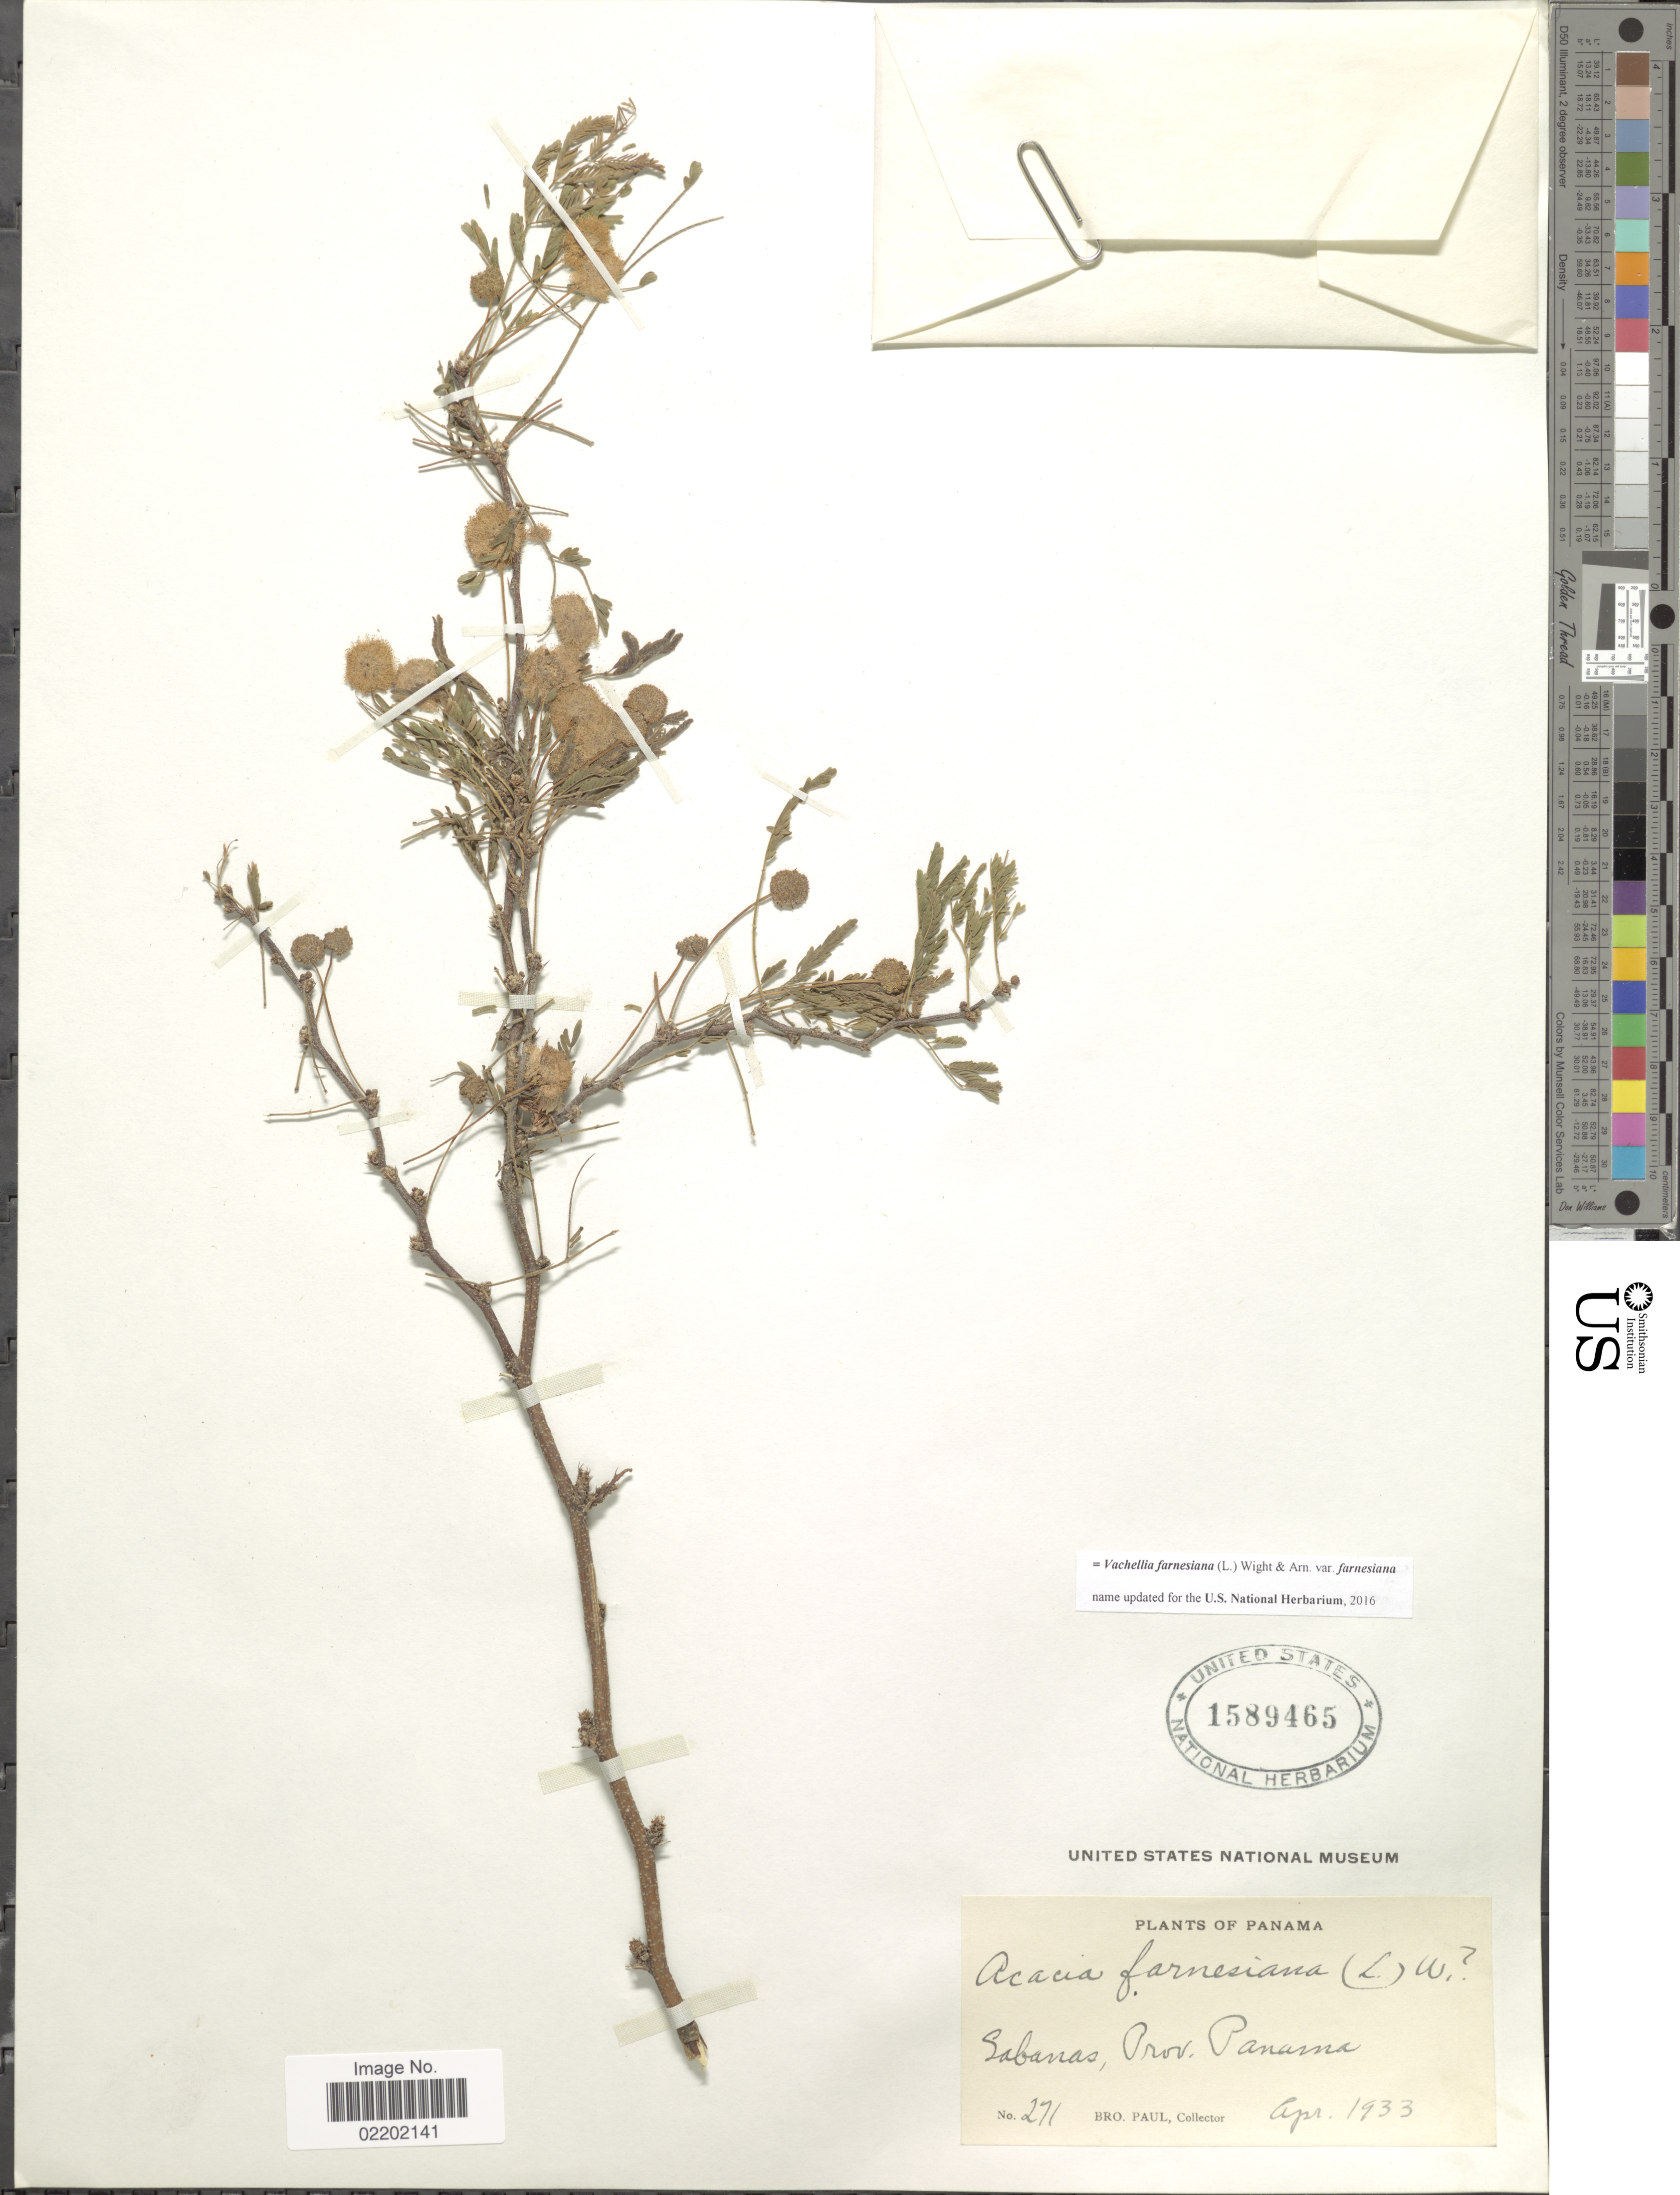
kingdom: Plantae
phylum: Tracheophyta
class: Magnoliopsida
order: Fabales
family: Fabaceae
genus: Vachellia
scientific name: Vachellia farnesiana var. farnesiana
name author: (L.) Wight & Arn.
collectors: B. Paul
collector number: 271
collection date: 1933-04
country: Panama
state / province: Panamá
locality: Sabanas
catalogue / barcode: US 1589465